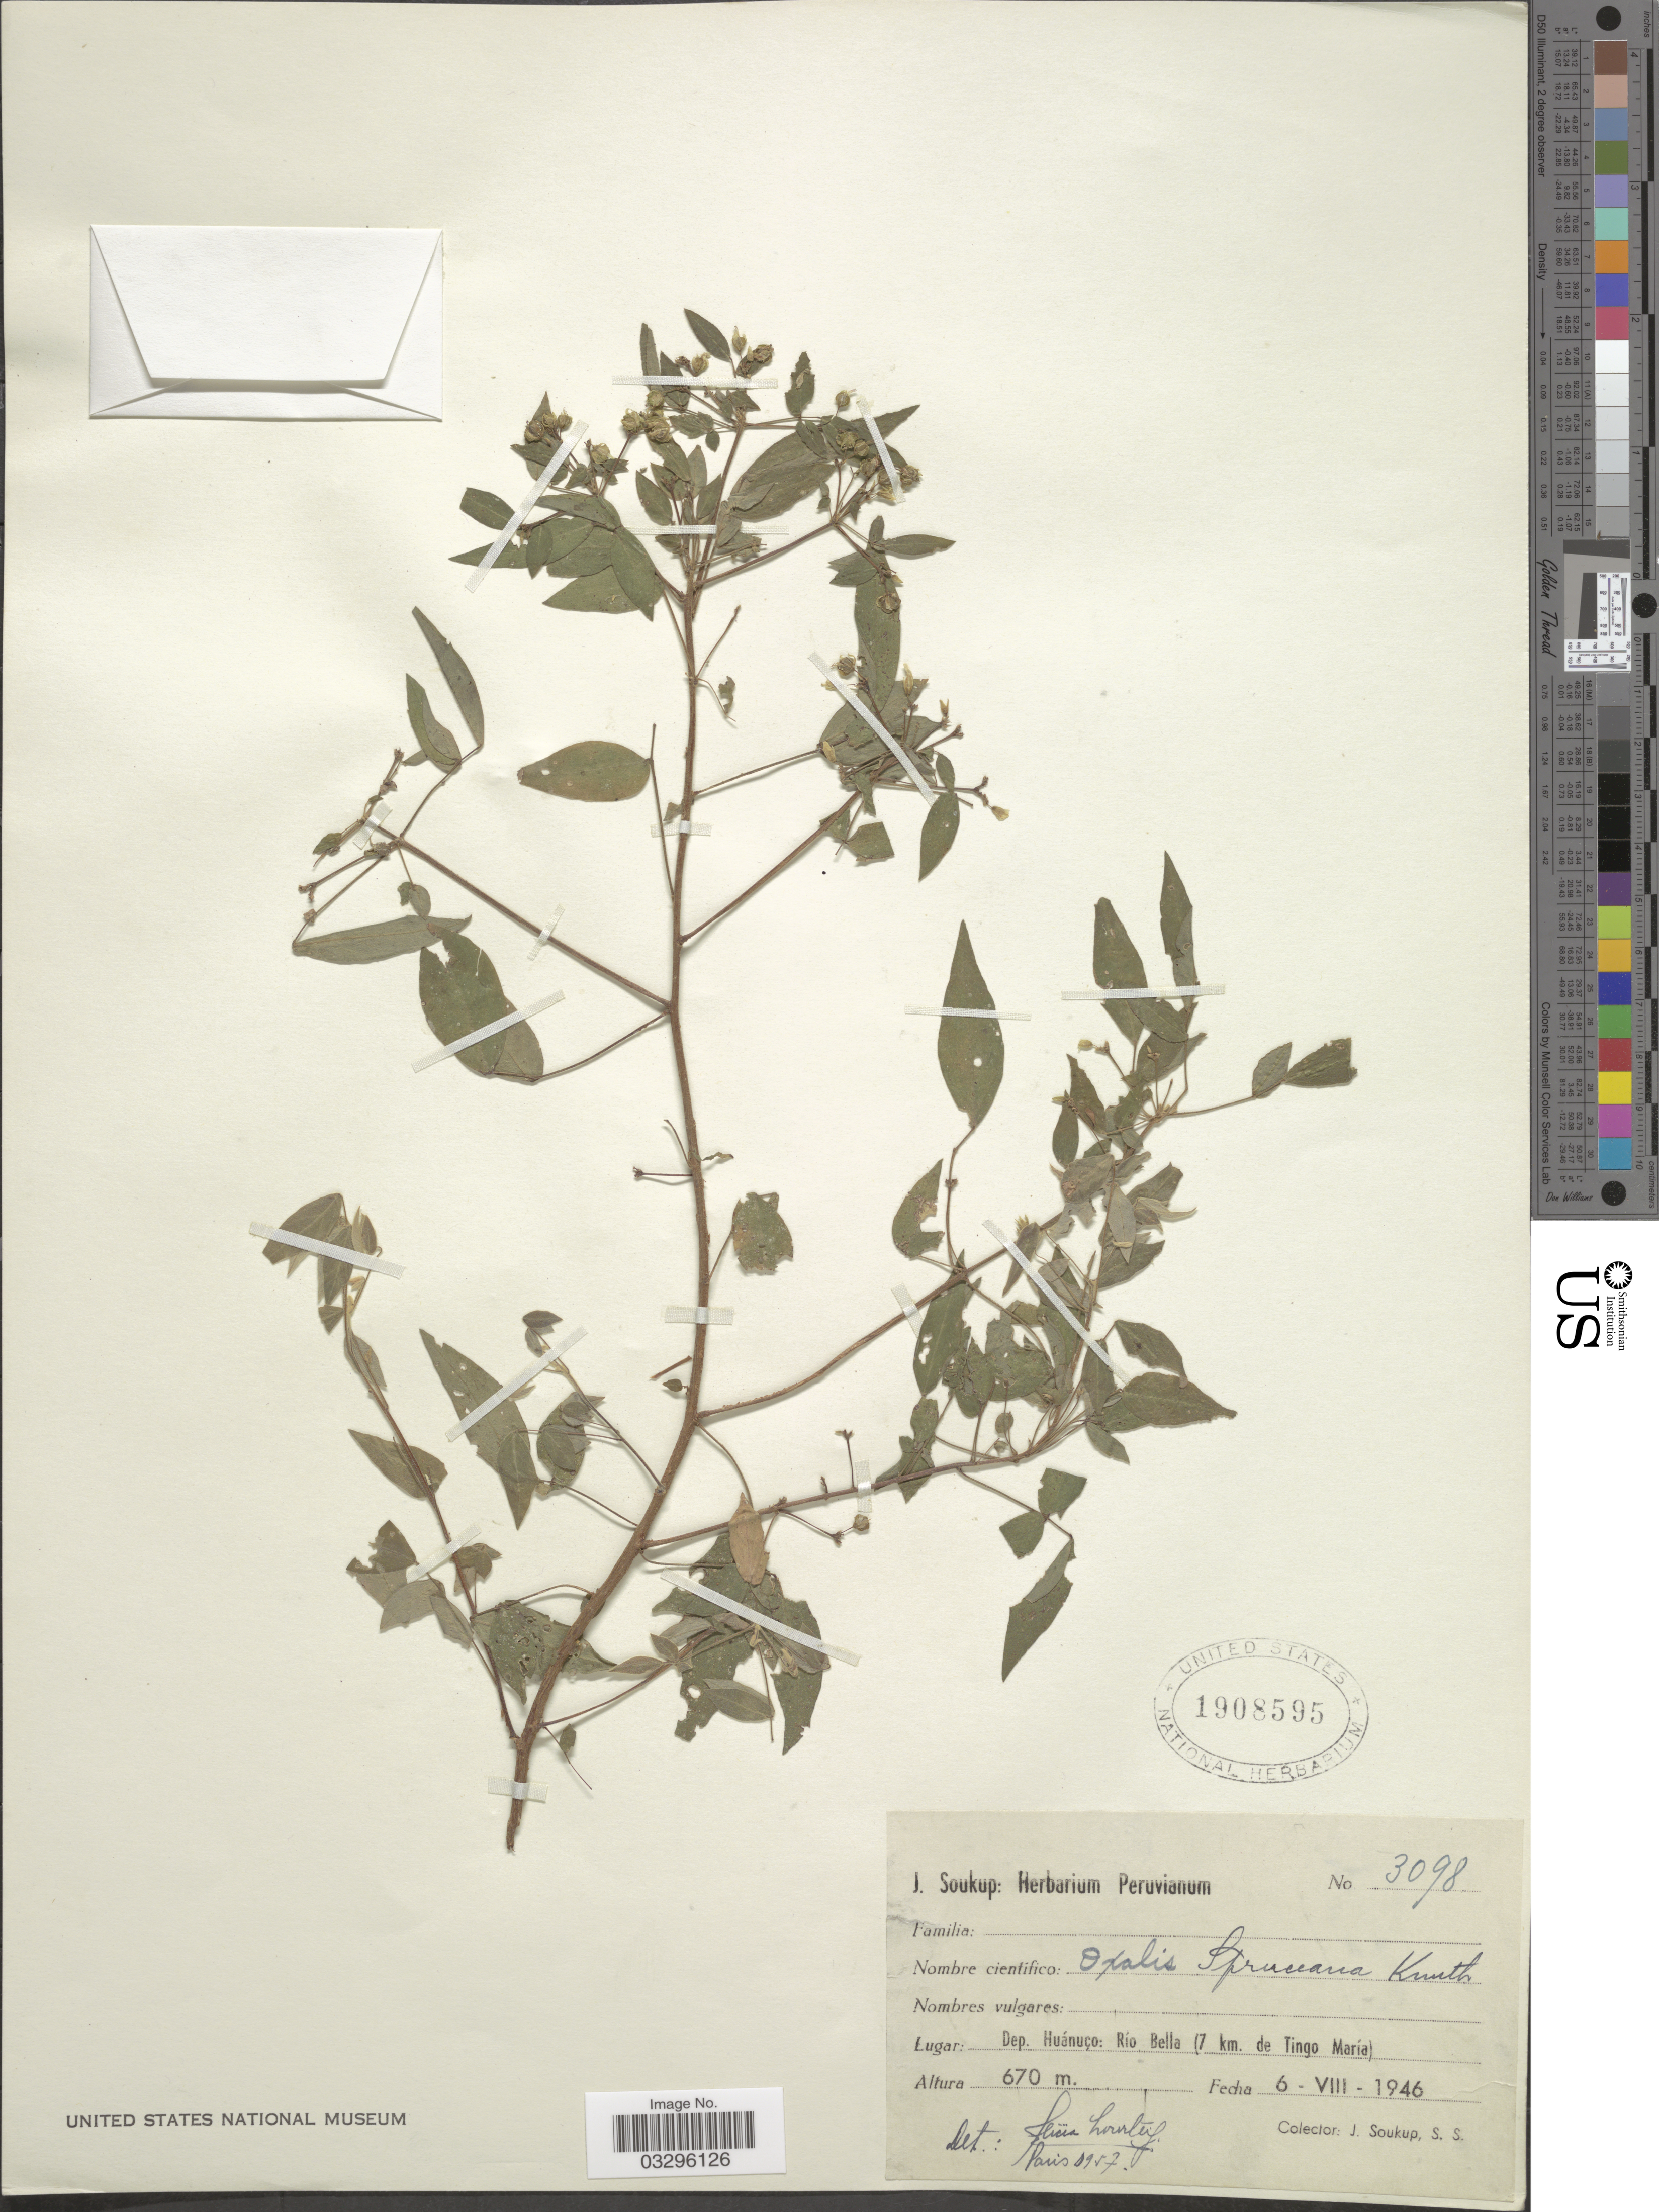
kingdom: Plantae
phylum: Tracheophyta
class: Magnoliopsida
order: Oxalidales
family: Oxalidaceae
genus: Oxalis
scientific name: Oxalis spruceana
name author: Progel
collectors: J. Soukup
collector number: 3098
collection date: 1946-08-06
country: Peru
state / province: Huánuco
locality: Dep. Huánuco: Río Bella (7 km. de Tingo María).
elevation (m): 670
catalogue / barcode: US 1908595